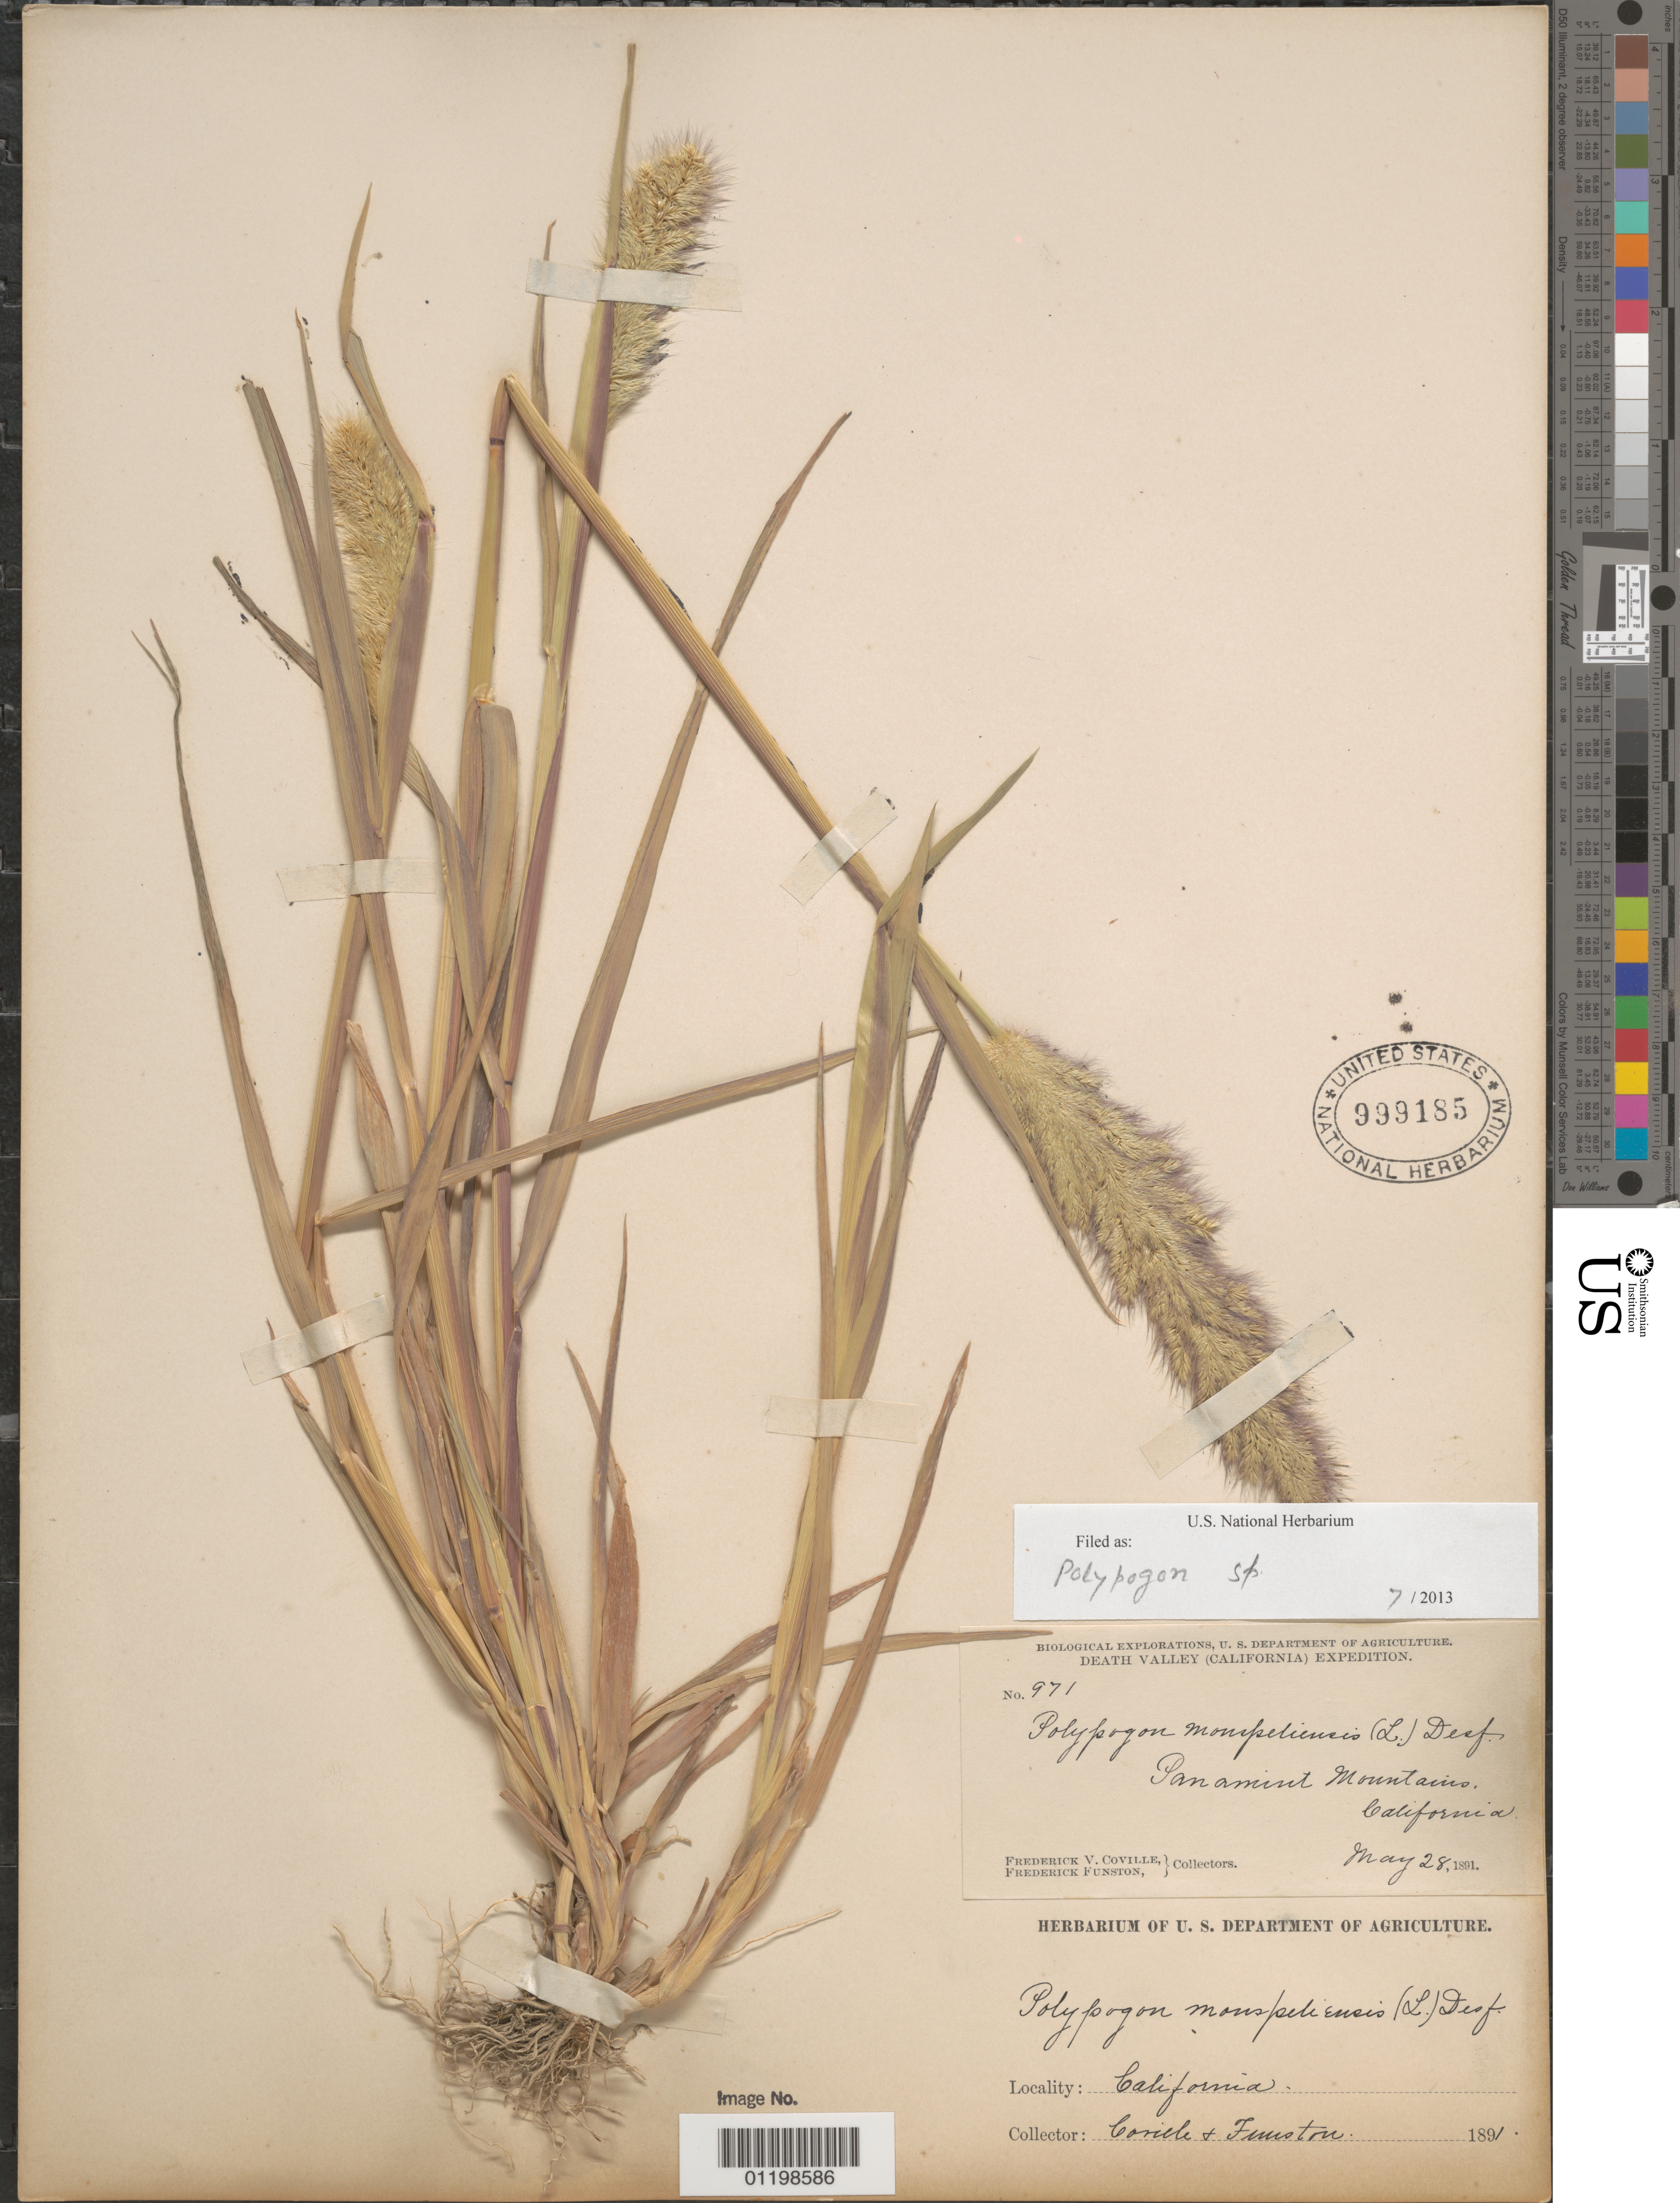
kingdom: Plantae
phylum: Tracheophyta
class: Liliopsida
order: Poales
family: Poaceae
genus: Polypogon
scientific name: Polypogon sp.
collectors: F. V. Coville & F. Funston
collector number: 971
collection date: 1891-05-28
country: United States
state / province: California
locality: Panamint Mountains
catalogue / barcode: US 999185